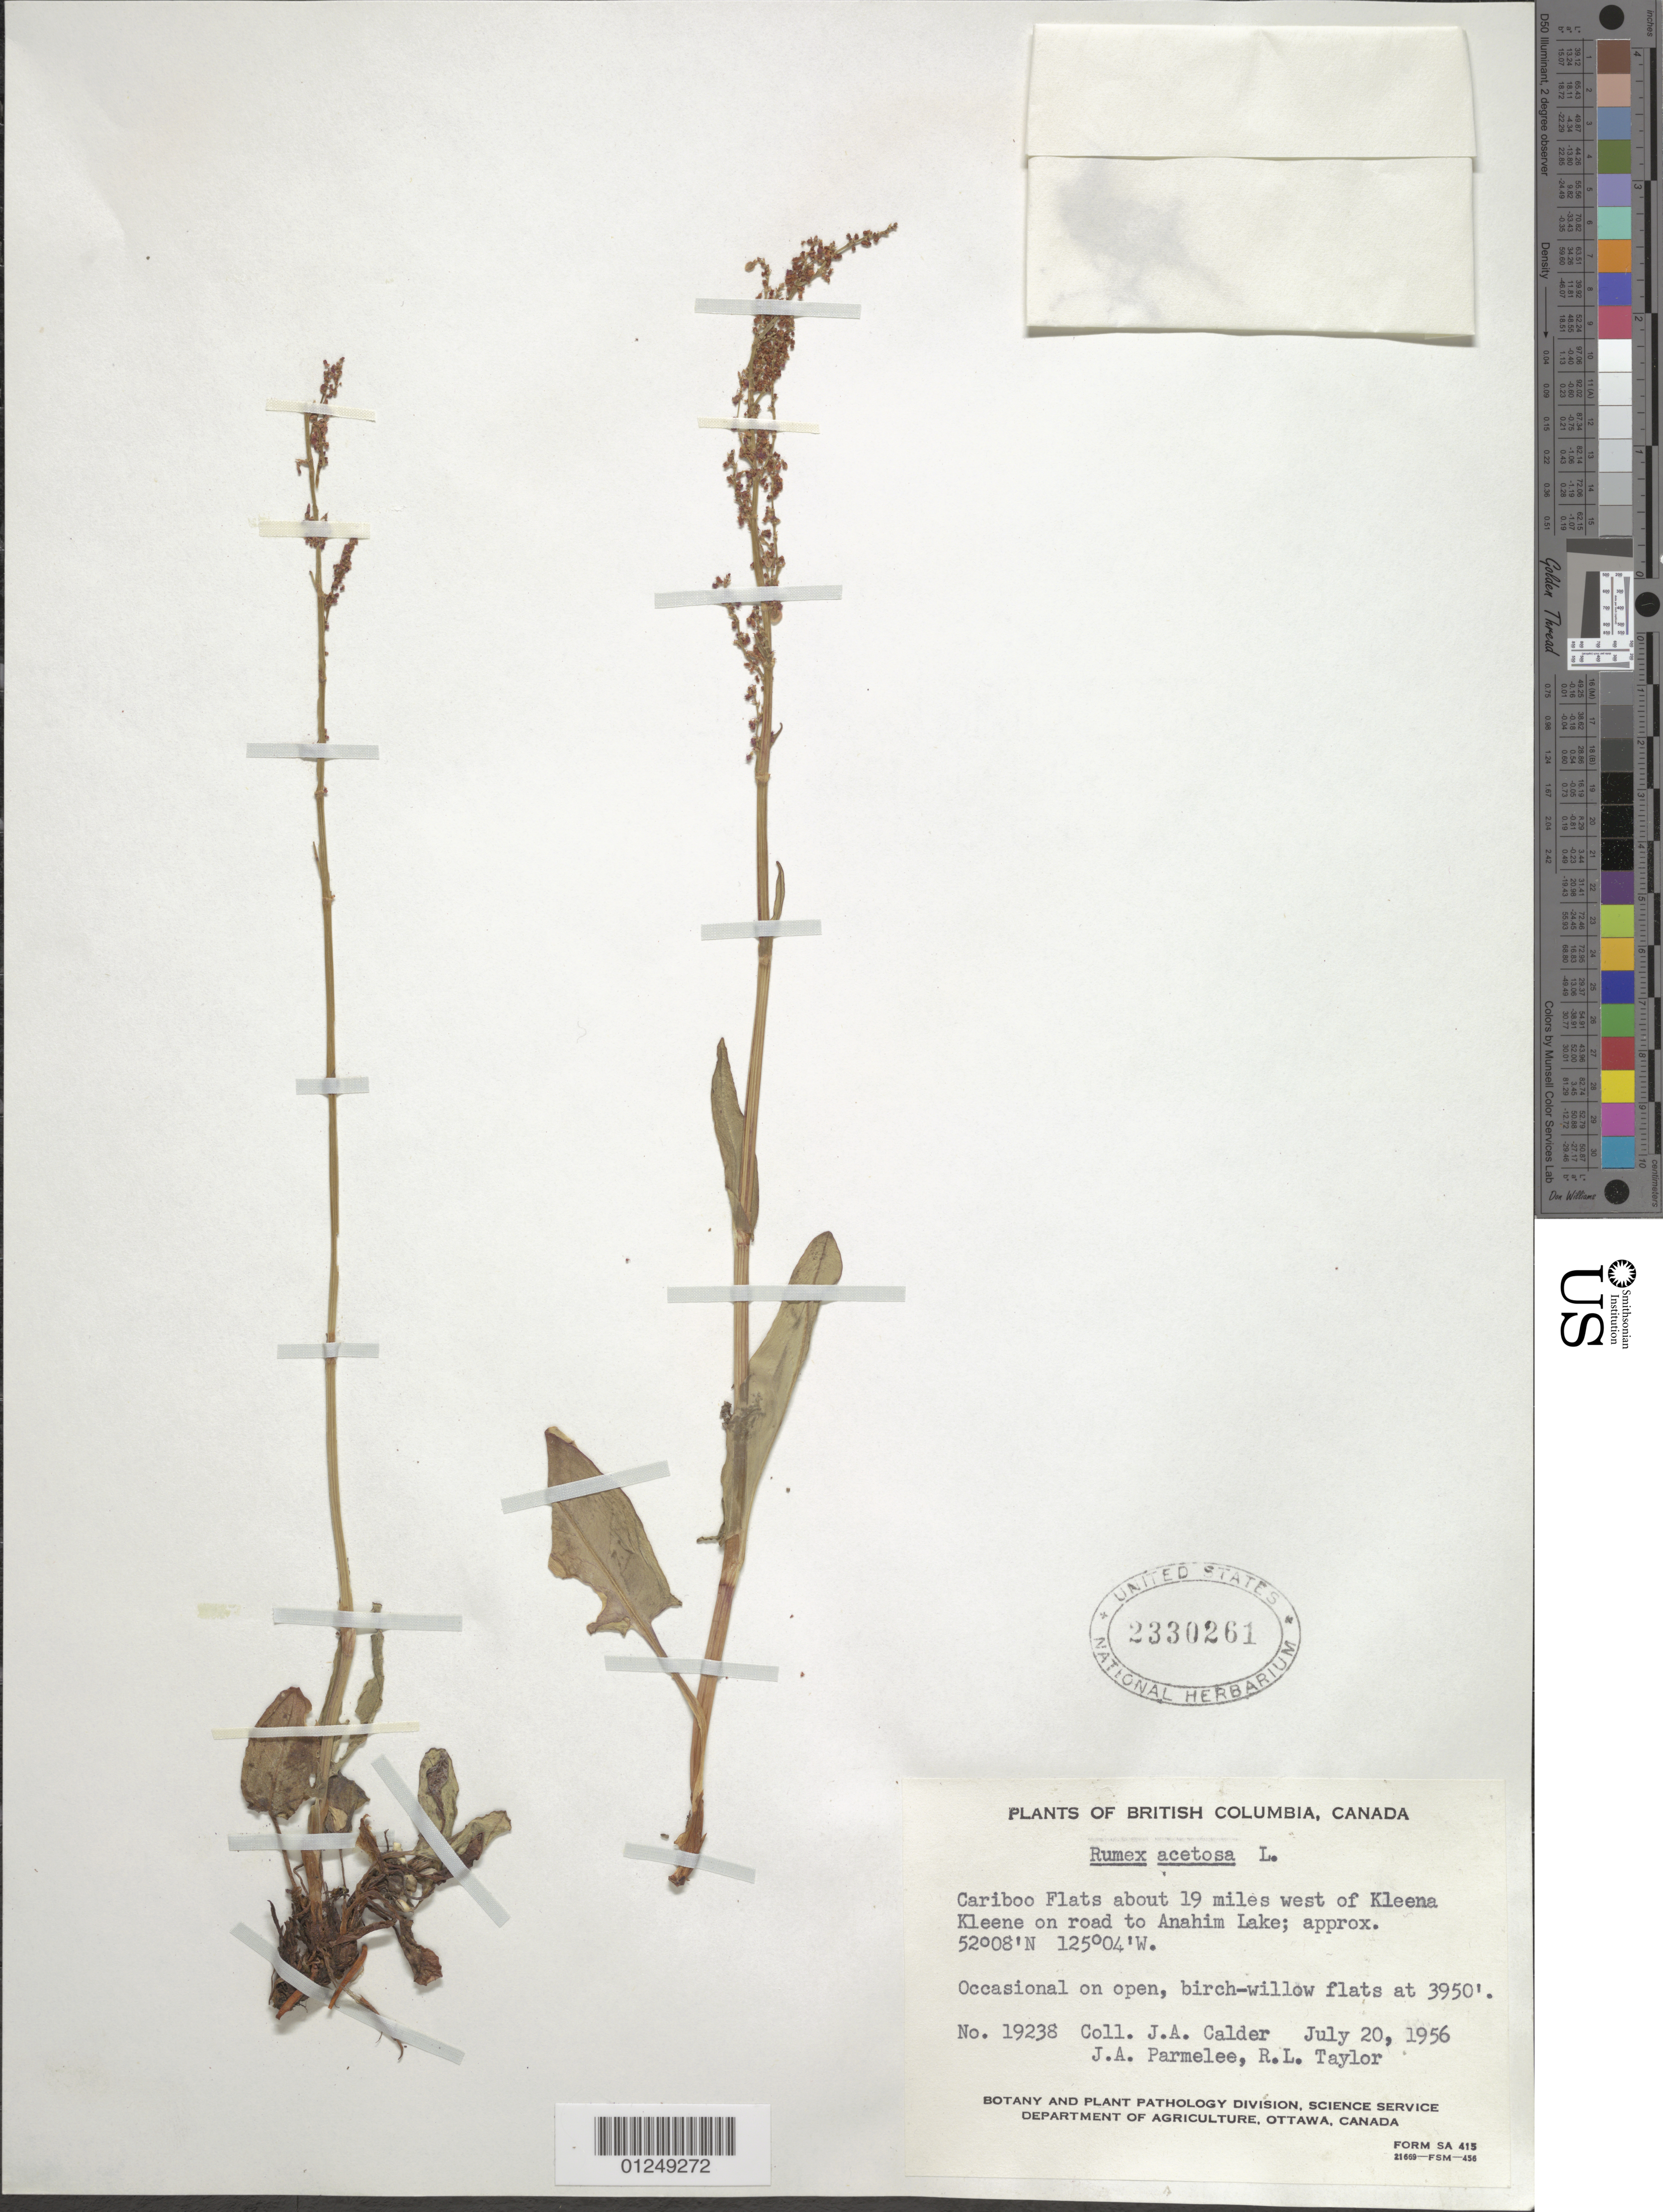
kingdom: Plantae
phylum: Tracheophyta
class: Magnoliopsida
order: Caryophyllales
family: Polygonaceae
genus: Rumex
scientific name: Rumex acetosa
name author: L.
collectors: J. A. Calder, J. A. Parmelee & R. Taylor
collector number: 19238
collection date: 1956-07-20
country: Canada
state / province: British Columbia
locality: Cariboo Flats about 19 miles west of Kleena Kleene on road to Anahim Lake. Occasional on open, birch-willow flats.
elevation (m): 1204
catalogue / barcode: US 2330261